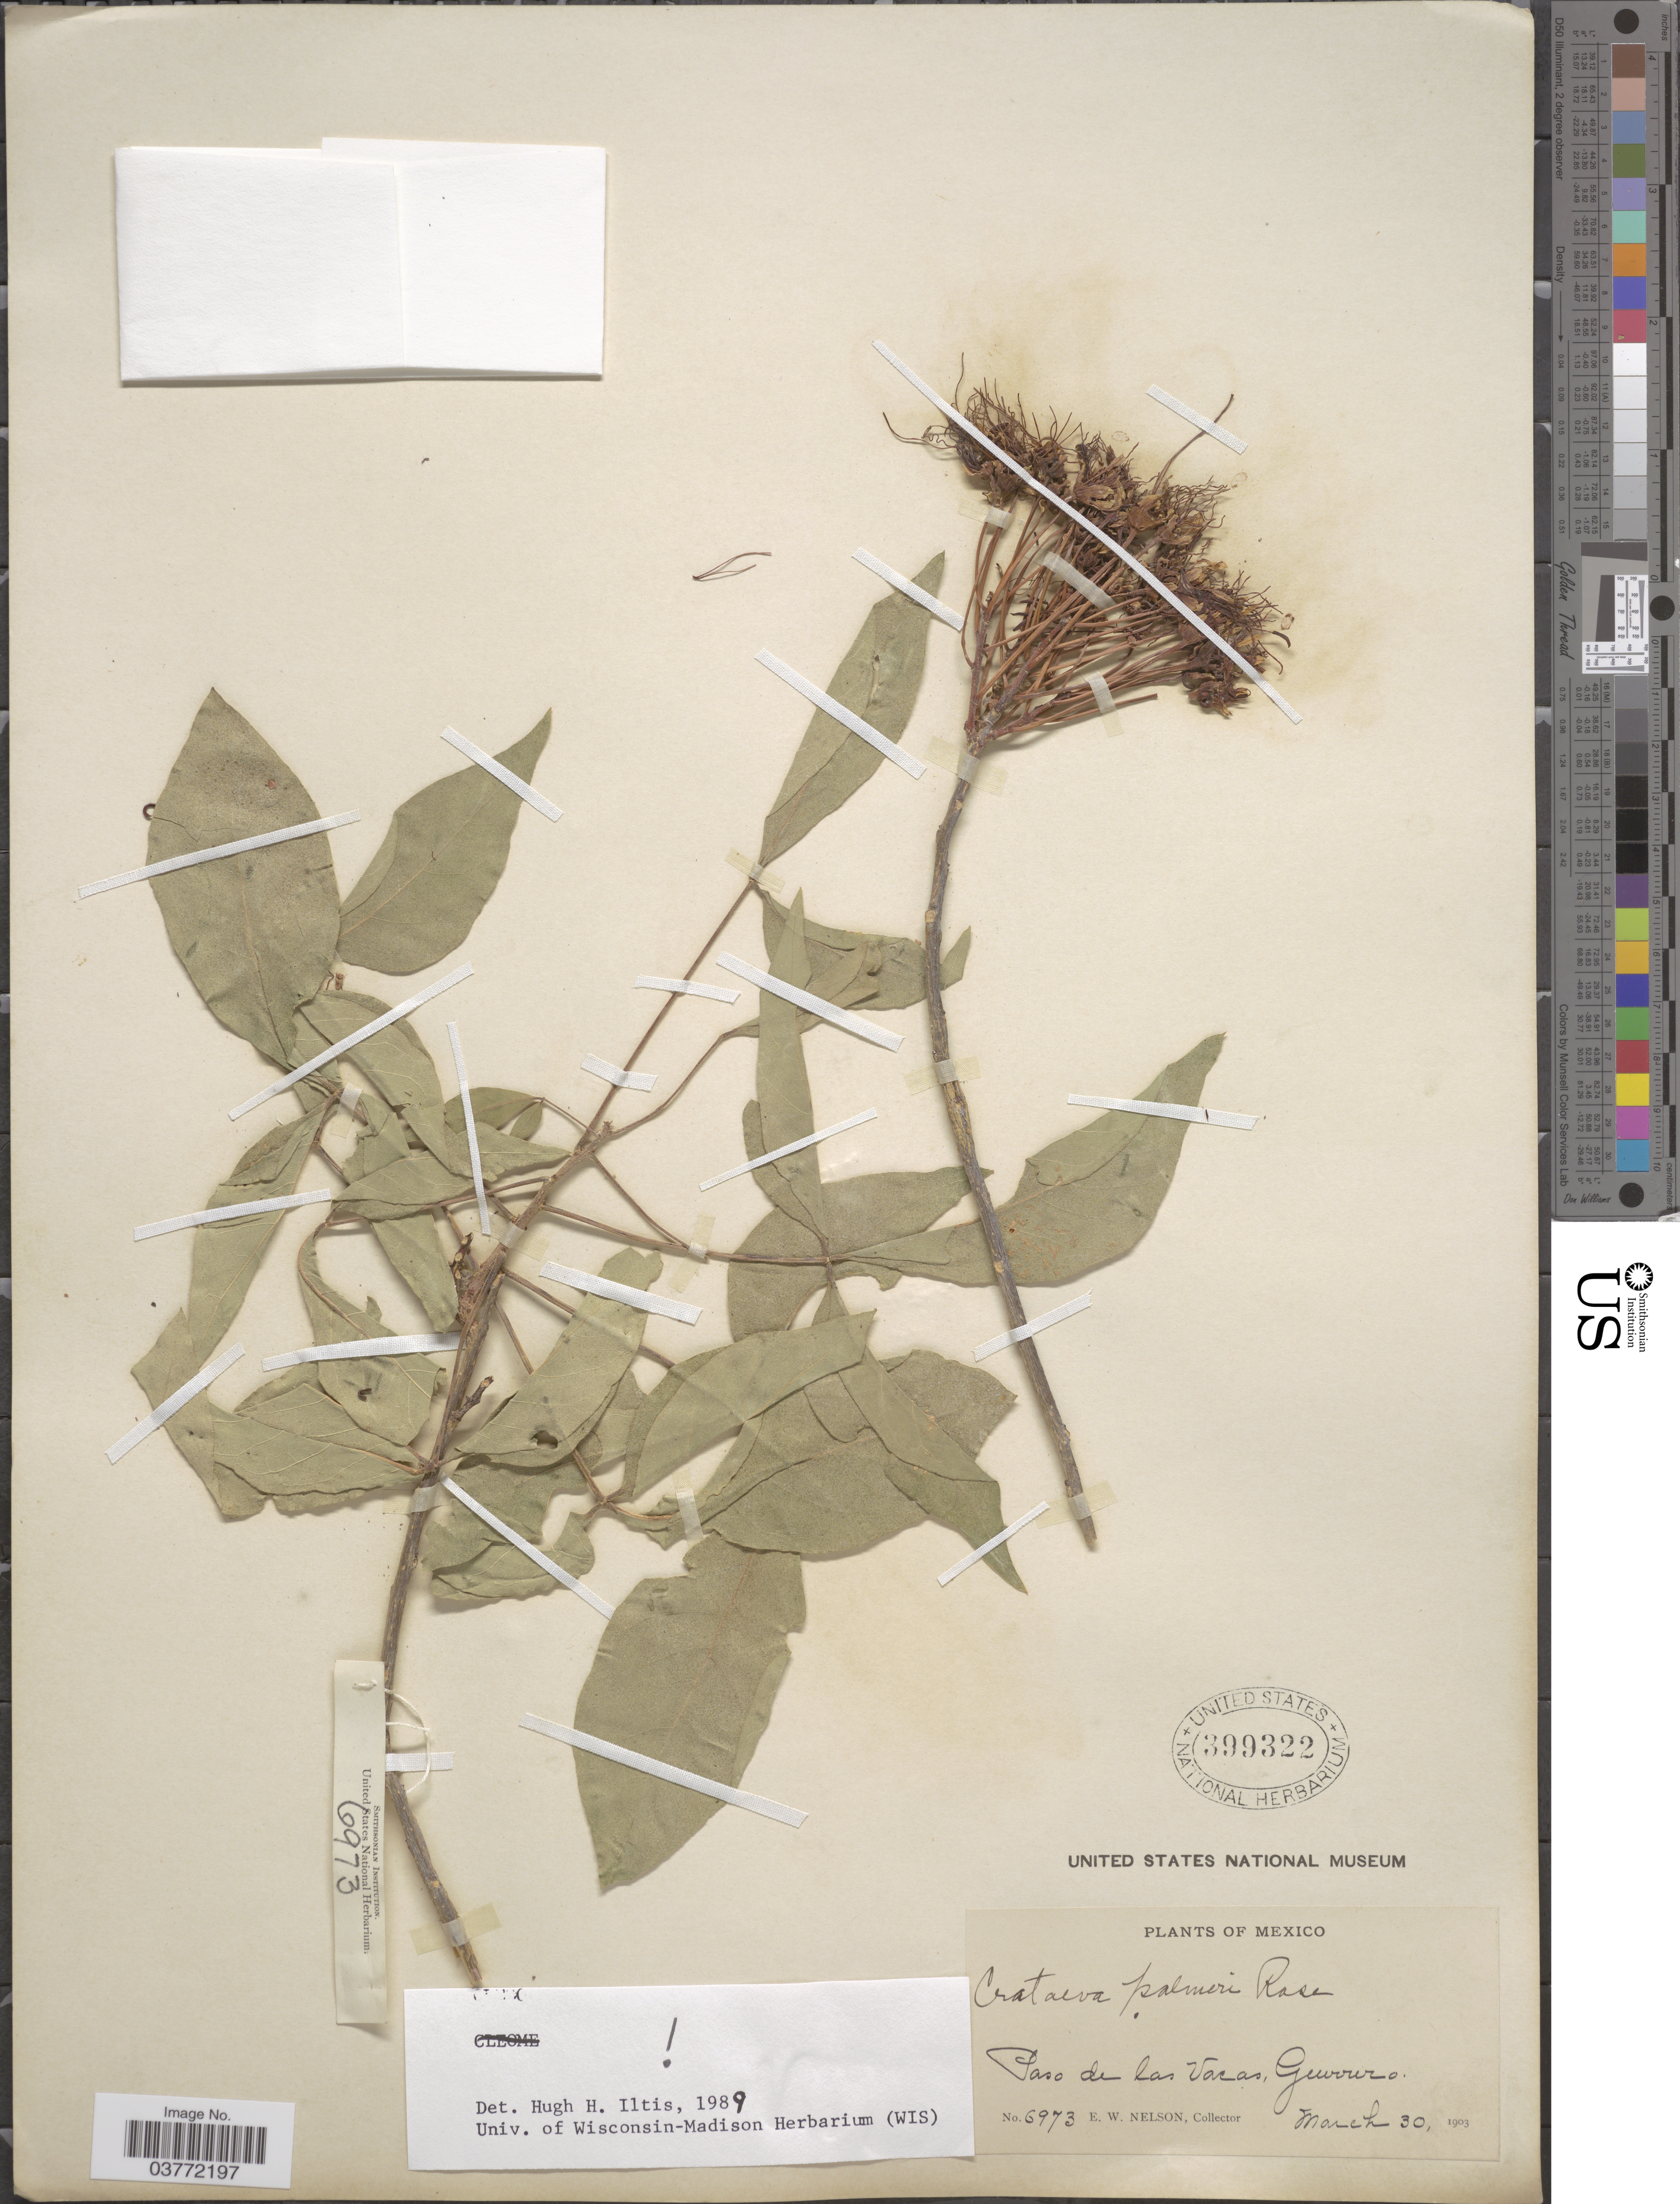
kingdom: Plantae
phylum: Tracheophyta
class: Magnoliopsida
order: Brassicales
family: Capparaceae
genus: Crateva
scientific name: Crateva palmeri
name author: Rose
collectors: E. W. Nelson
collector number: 6973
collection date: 1903-03-30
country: Mexico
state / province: Guerrero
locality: Paso de las Vacas.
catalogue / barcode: US 399322